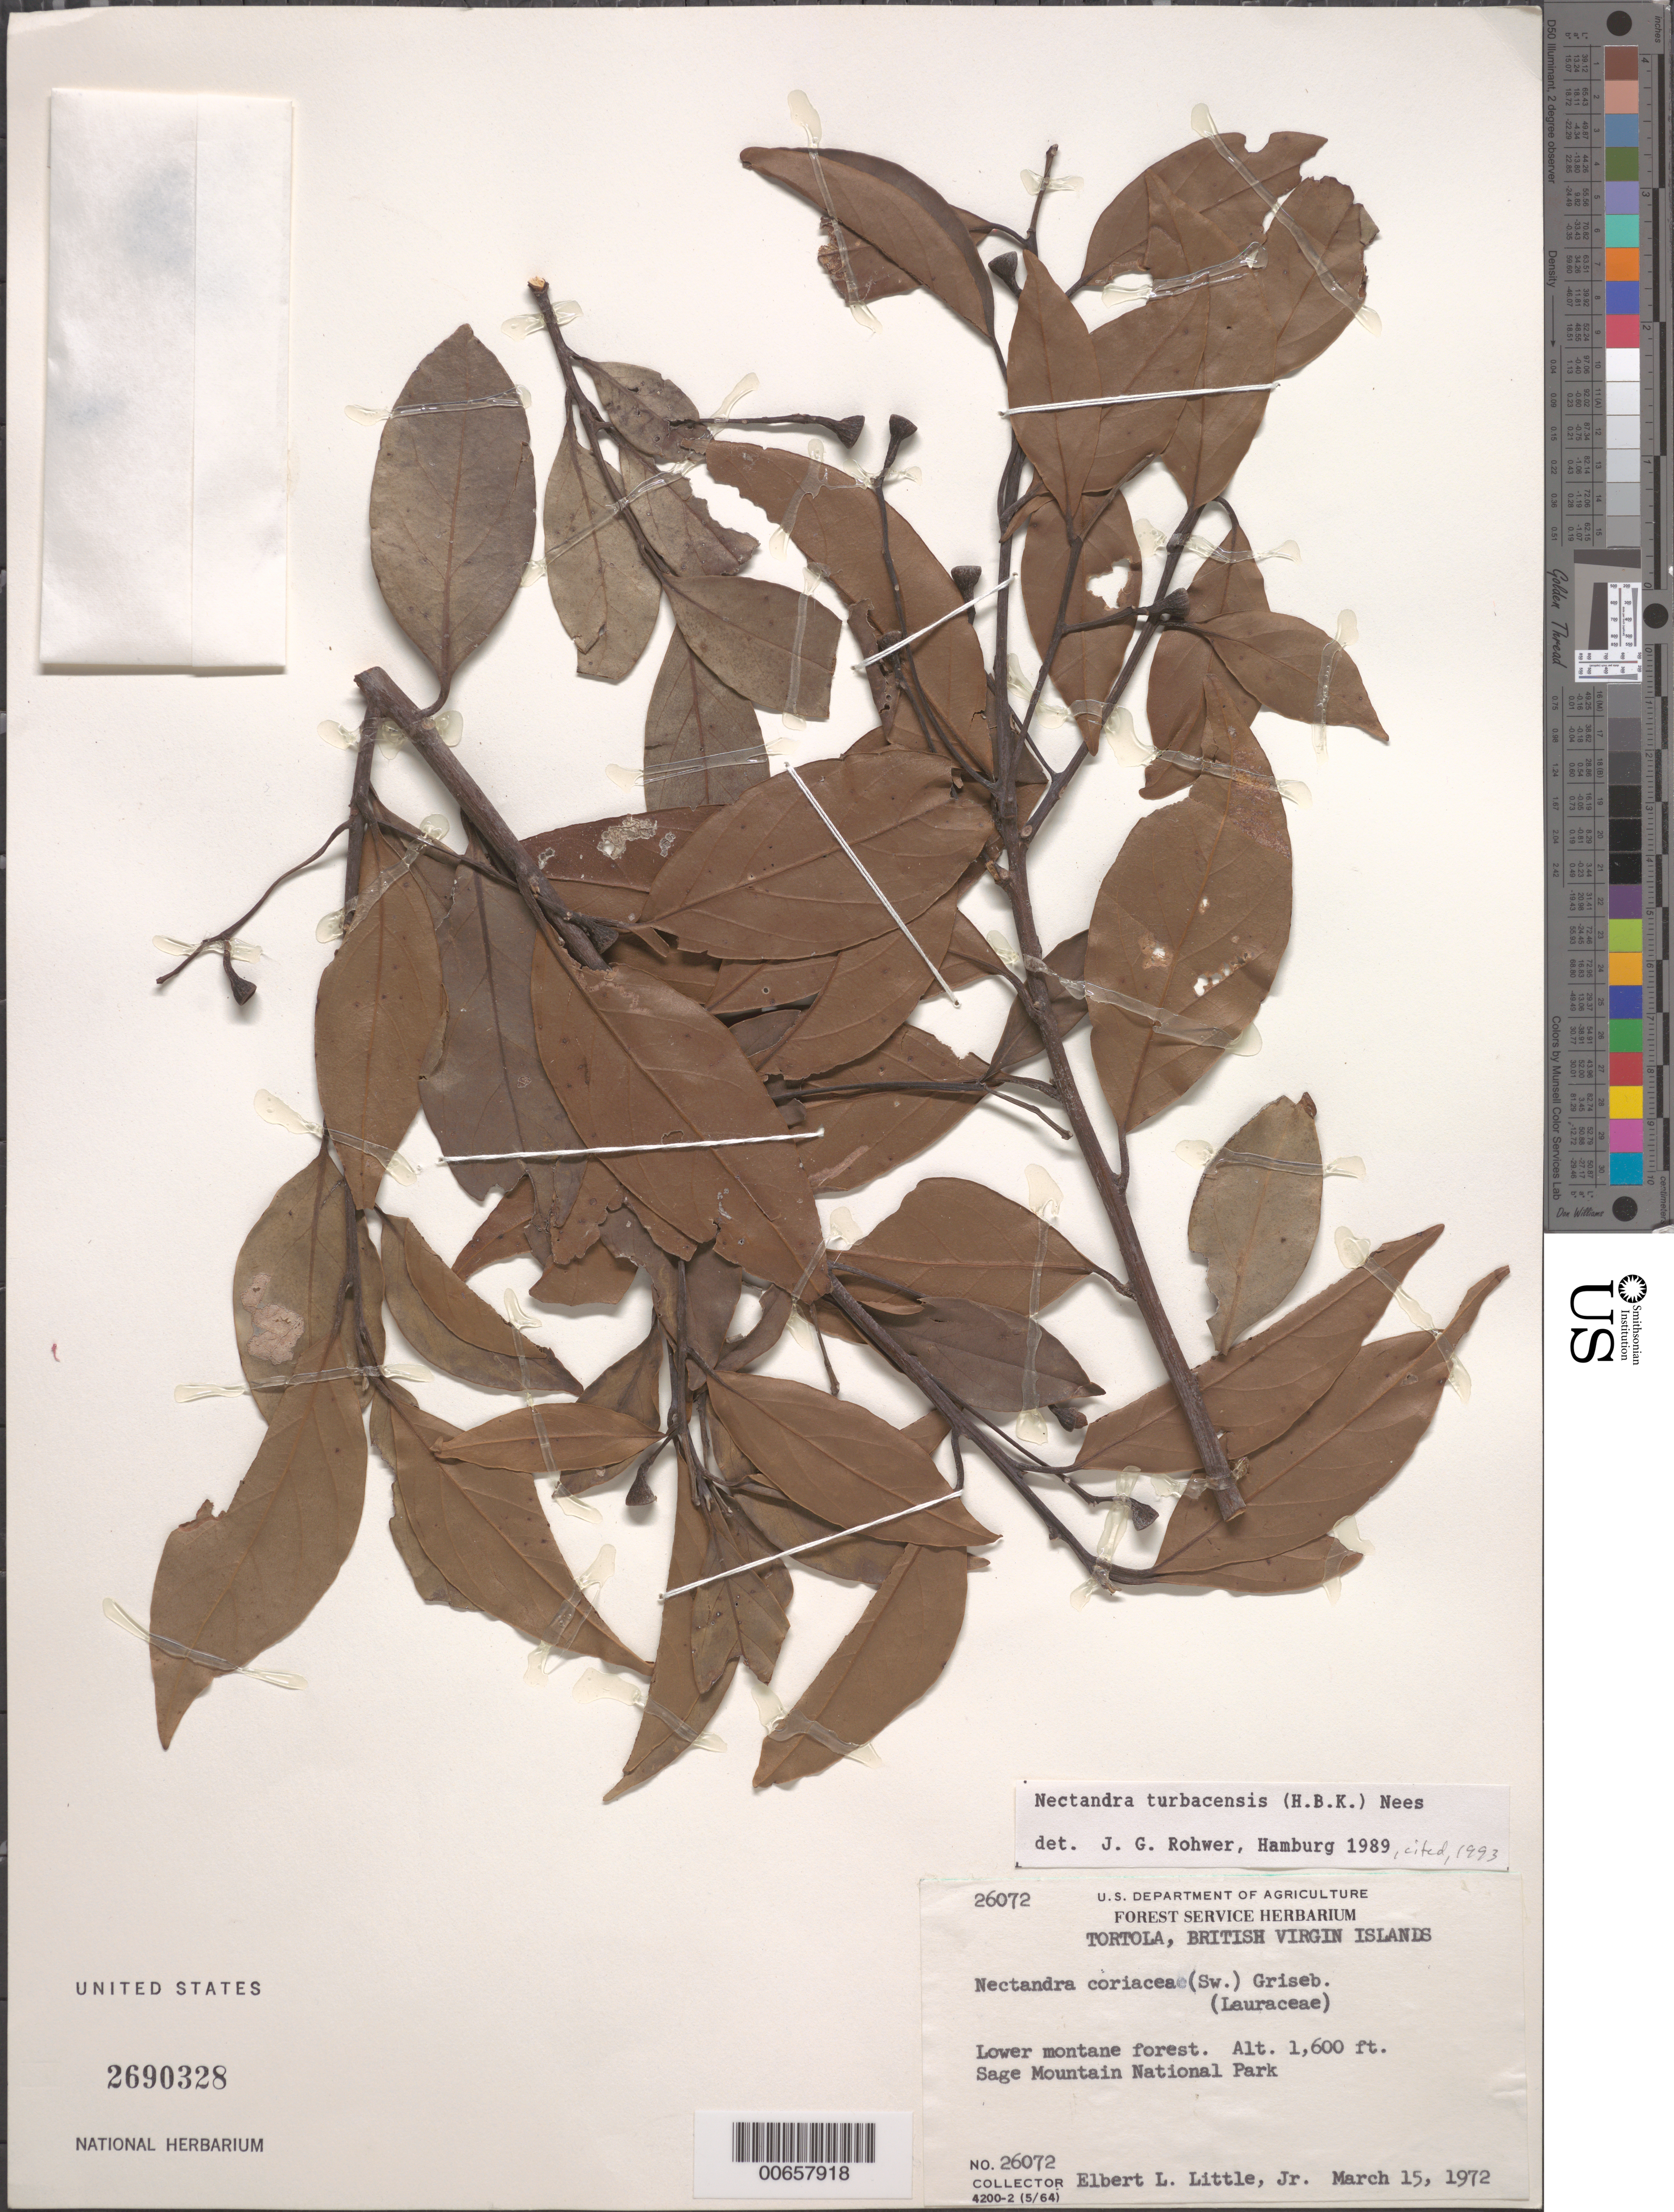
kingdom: Plantae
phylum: Tracheophyta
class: Magnoliopsida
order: Laurales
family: Lauraceae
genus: Nectandra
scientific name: Nectandra turbacensis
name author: (Kunth) Nees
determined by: Rohwer, J. G.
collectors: E. L. Little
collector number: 26072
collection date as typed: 15 Mar 1972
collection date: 1972-03-15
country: British Virgin Islands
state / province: Tortola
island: Tortola Island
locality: Sage Mt. Natl. Park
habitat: Lower montane forest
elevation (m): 488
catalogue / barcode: US 2690328